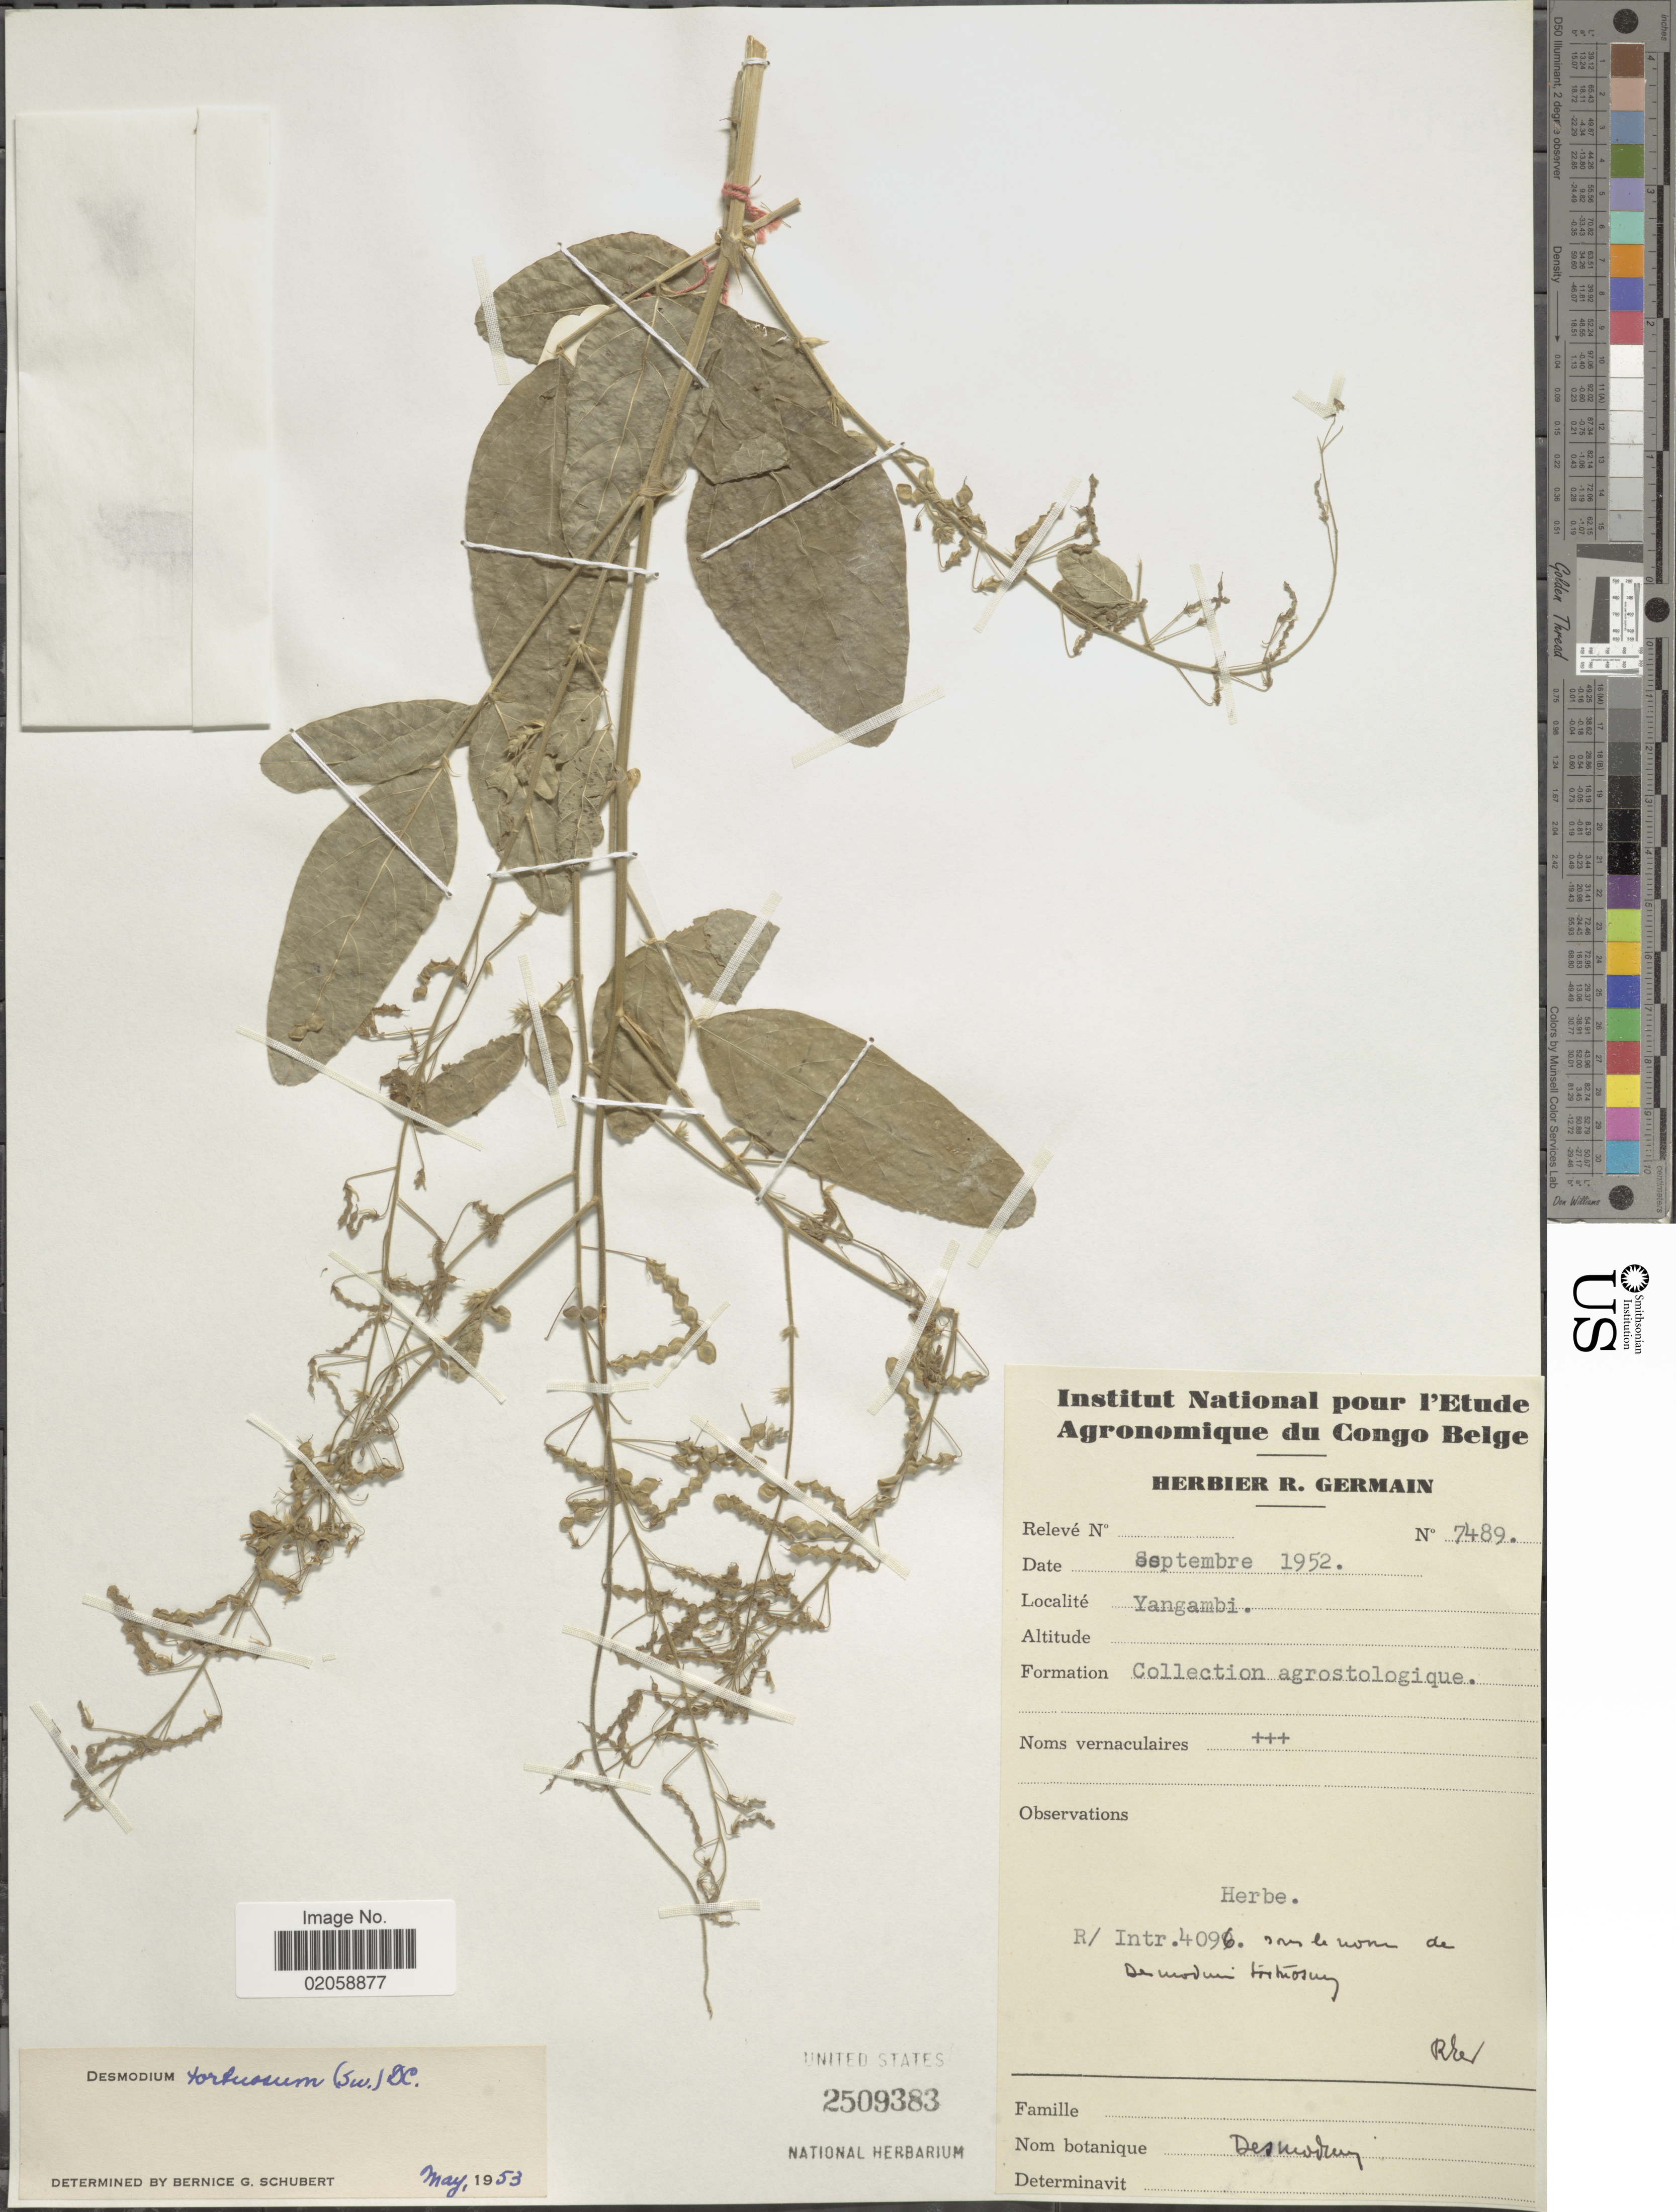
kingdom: Plantae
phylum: Tracheophyta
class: Magnoliopsida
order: Fabales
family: Fabaceae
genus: Desmodium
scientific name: Desmodium tortuosum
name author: (Sw.) DC.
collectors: Ex herb. R. Germain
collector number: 7489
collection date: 1952-09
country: Congo, Democratic Republic of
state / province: Tshopo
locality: Yangambi, Tshopo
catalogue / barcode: US 2509383